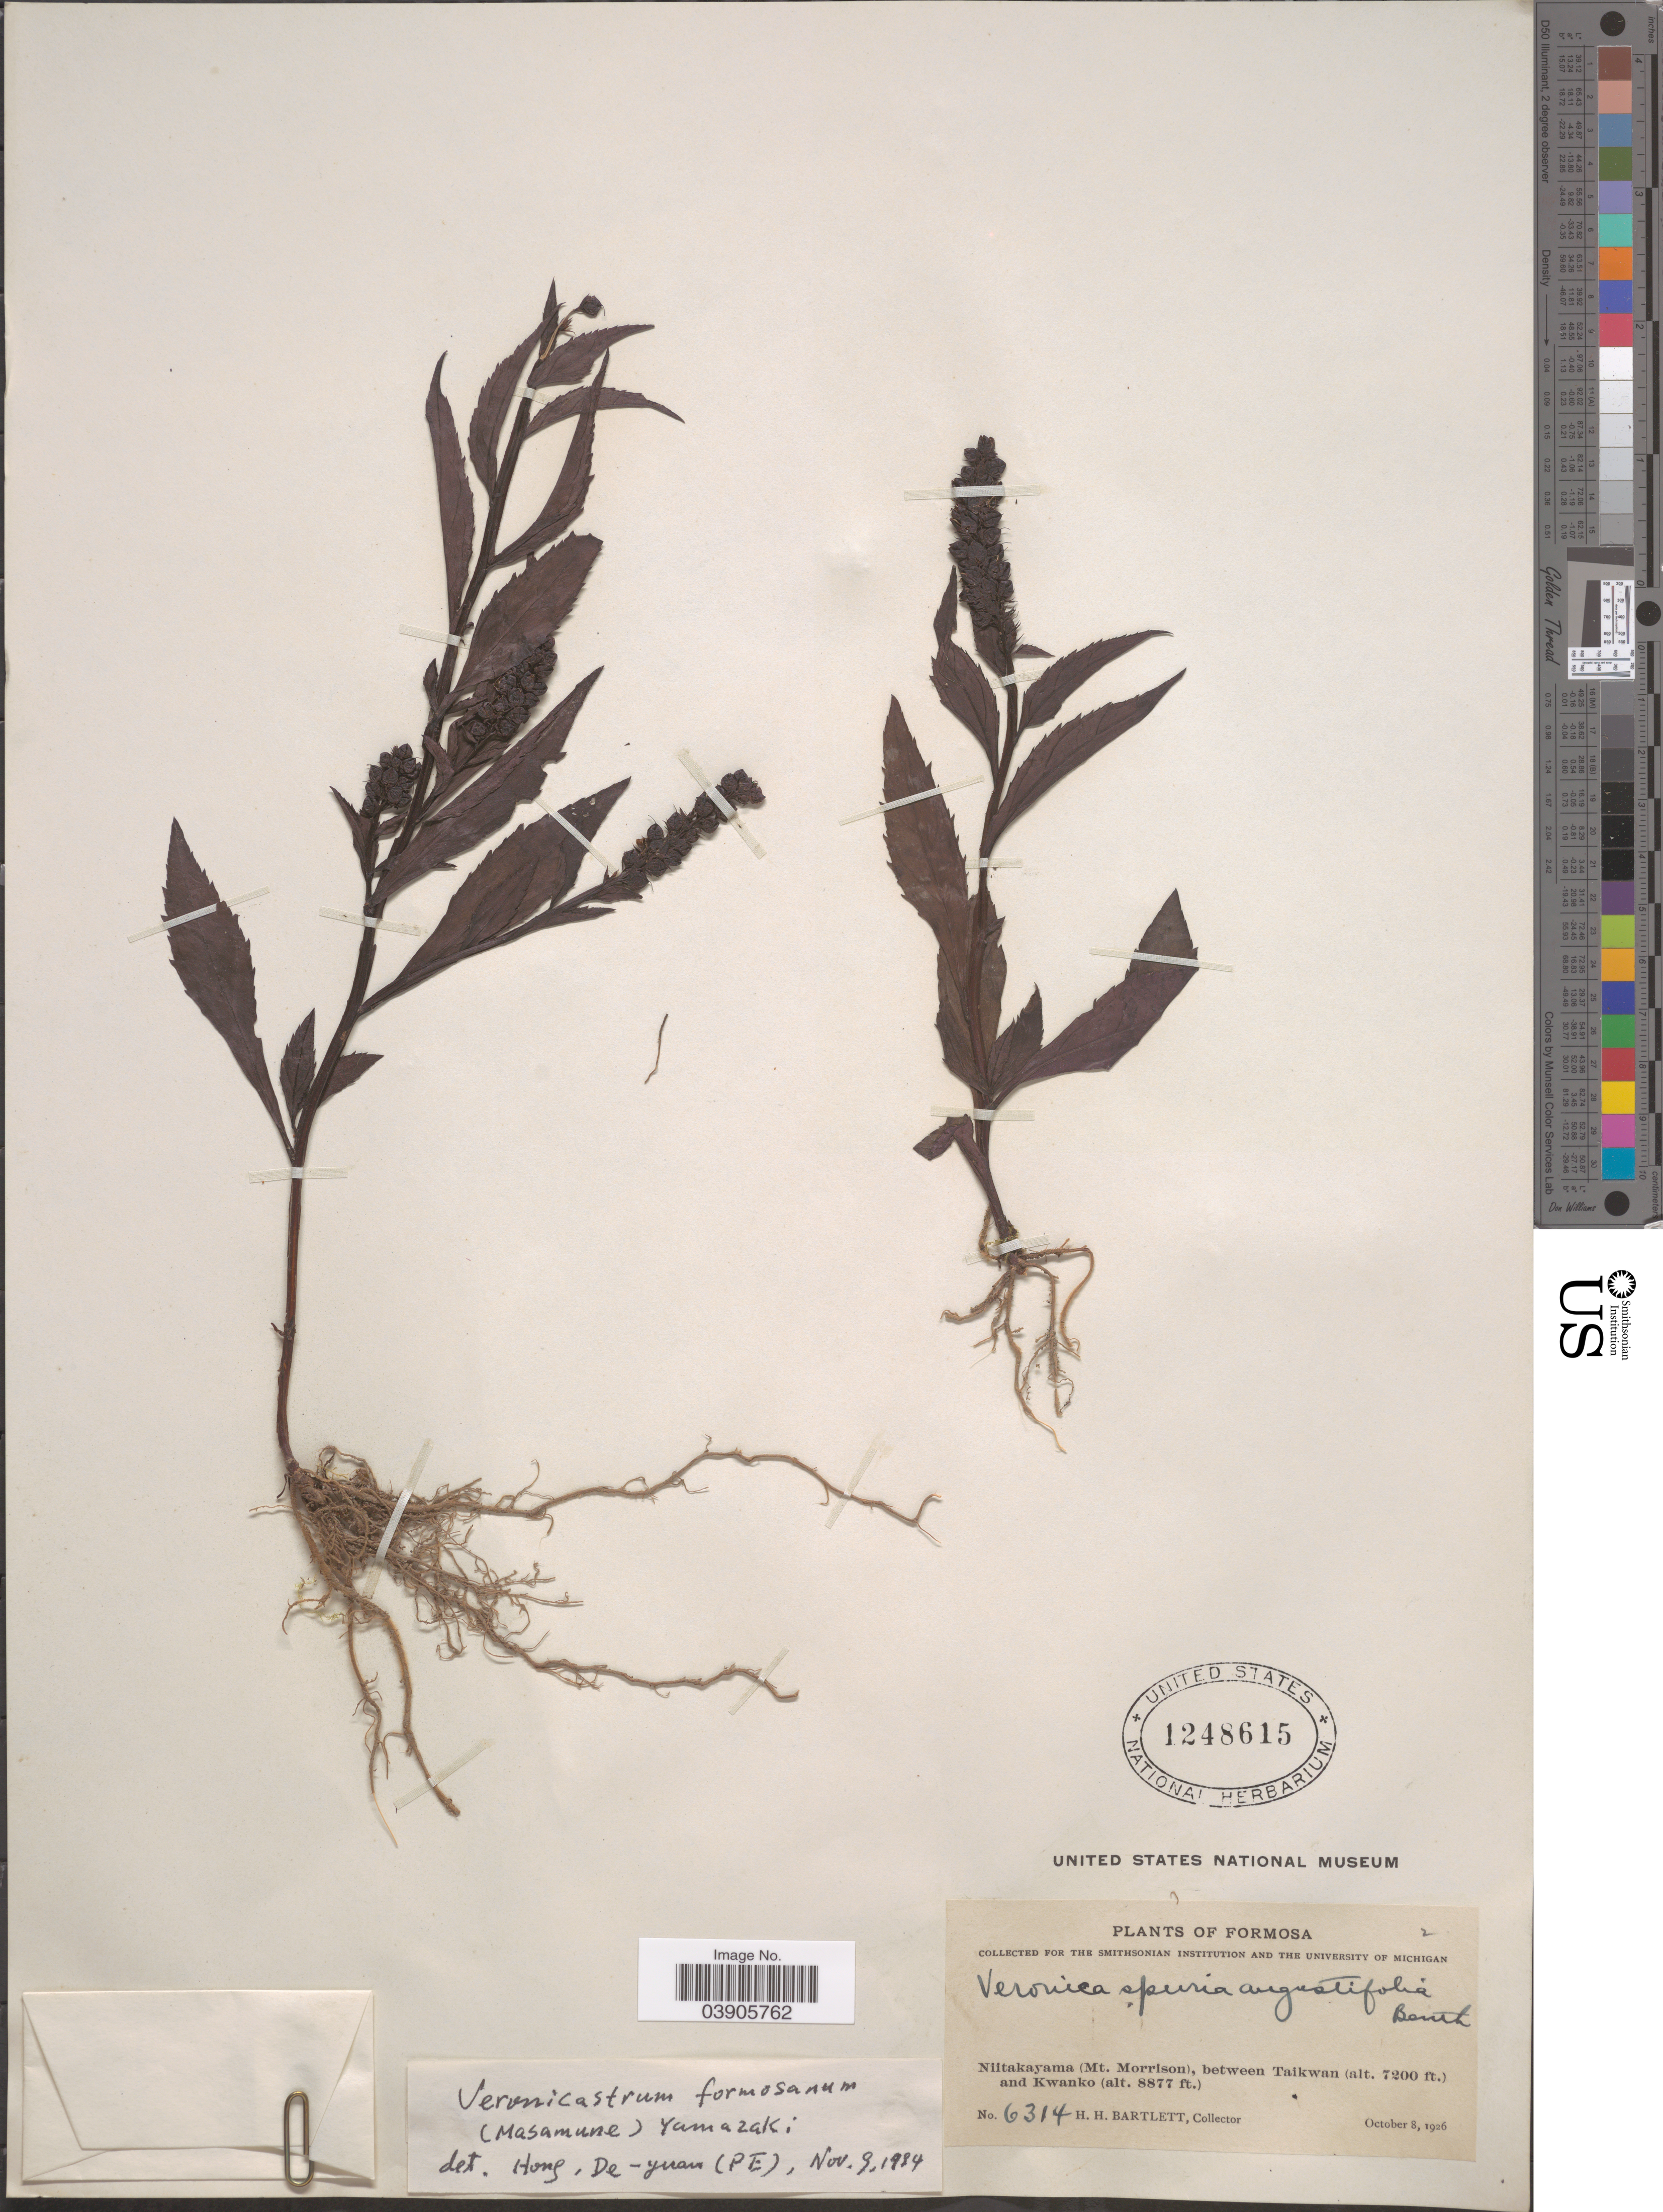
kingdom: Plantae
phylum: Tracheophyta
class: Magnoliopsida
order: Lamiales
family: Plantaginaceae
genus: Veronicastrum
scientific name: Veronicastrum formosanum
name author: (Masam.) T. Yamaz.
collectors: H. H. Bartlett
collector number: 6314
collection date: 1926-10-08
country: Taiwan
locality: Formosa. Niitakayama (Mt. Morrison), between Taikwan and Kwanko.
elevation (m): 2195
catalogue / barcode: US 1248615